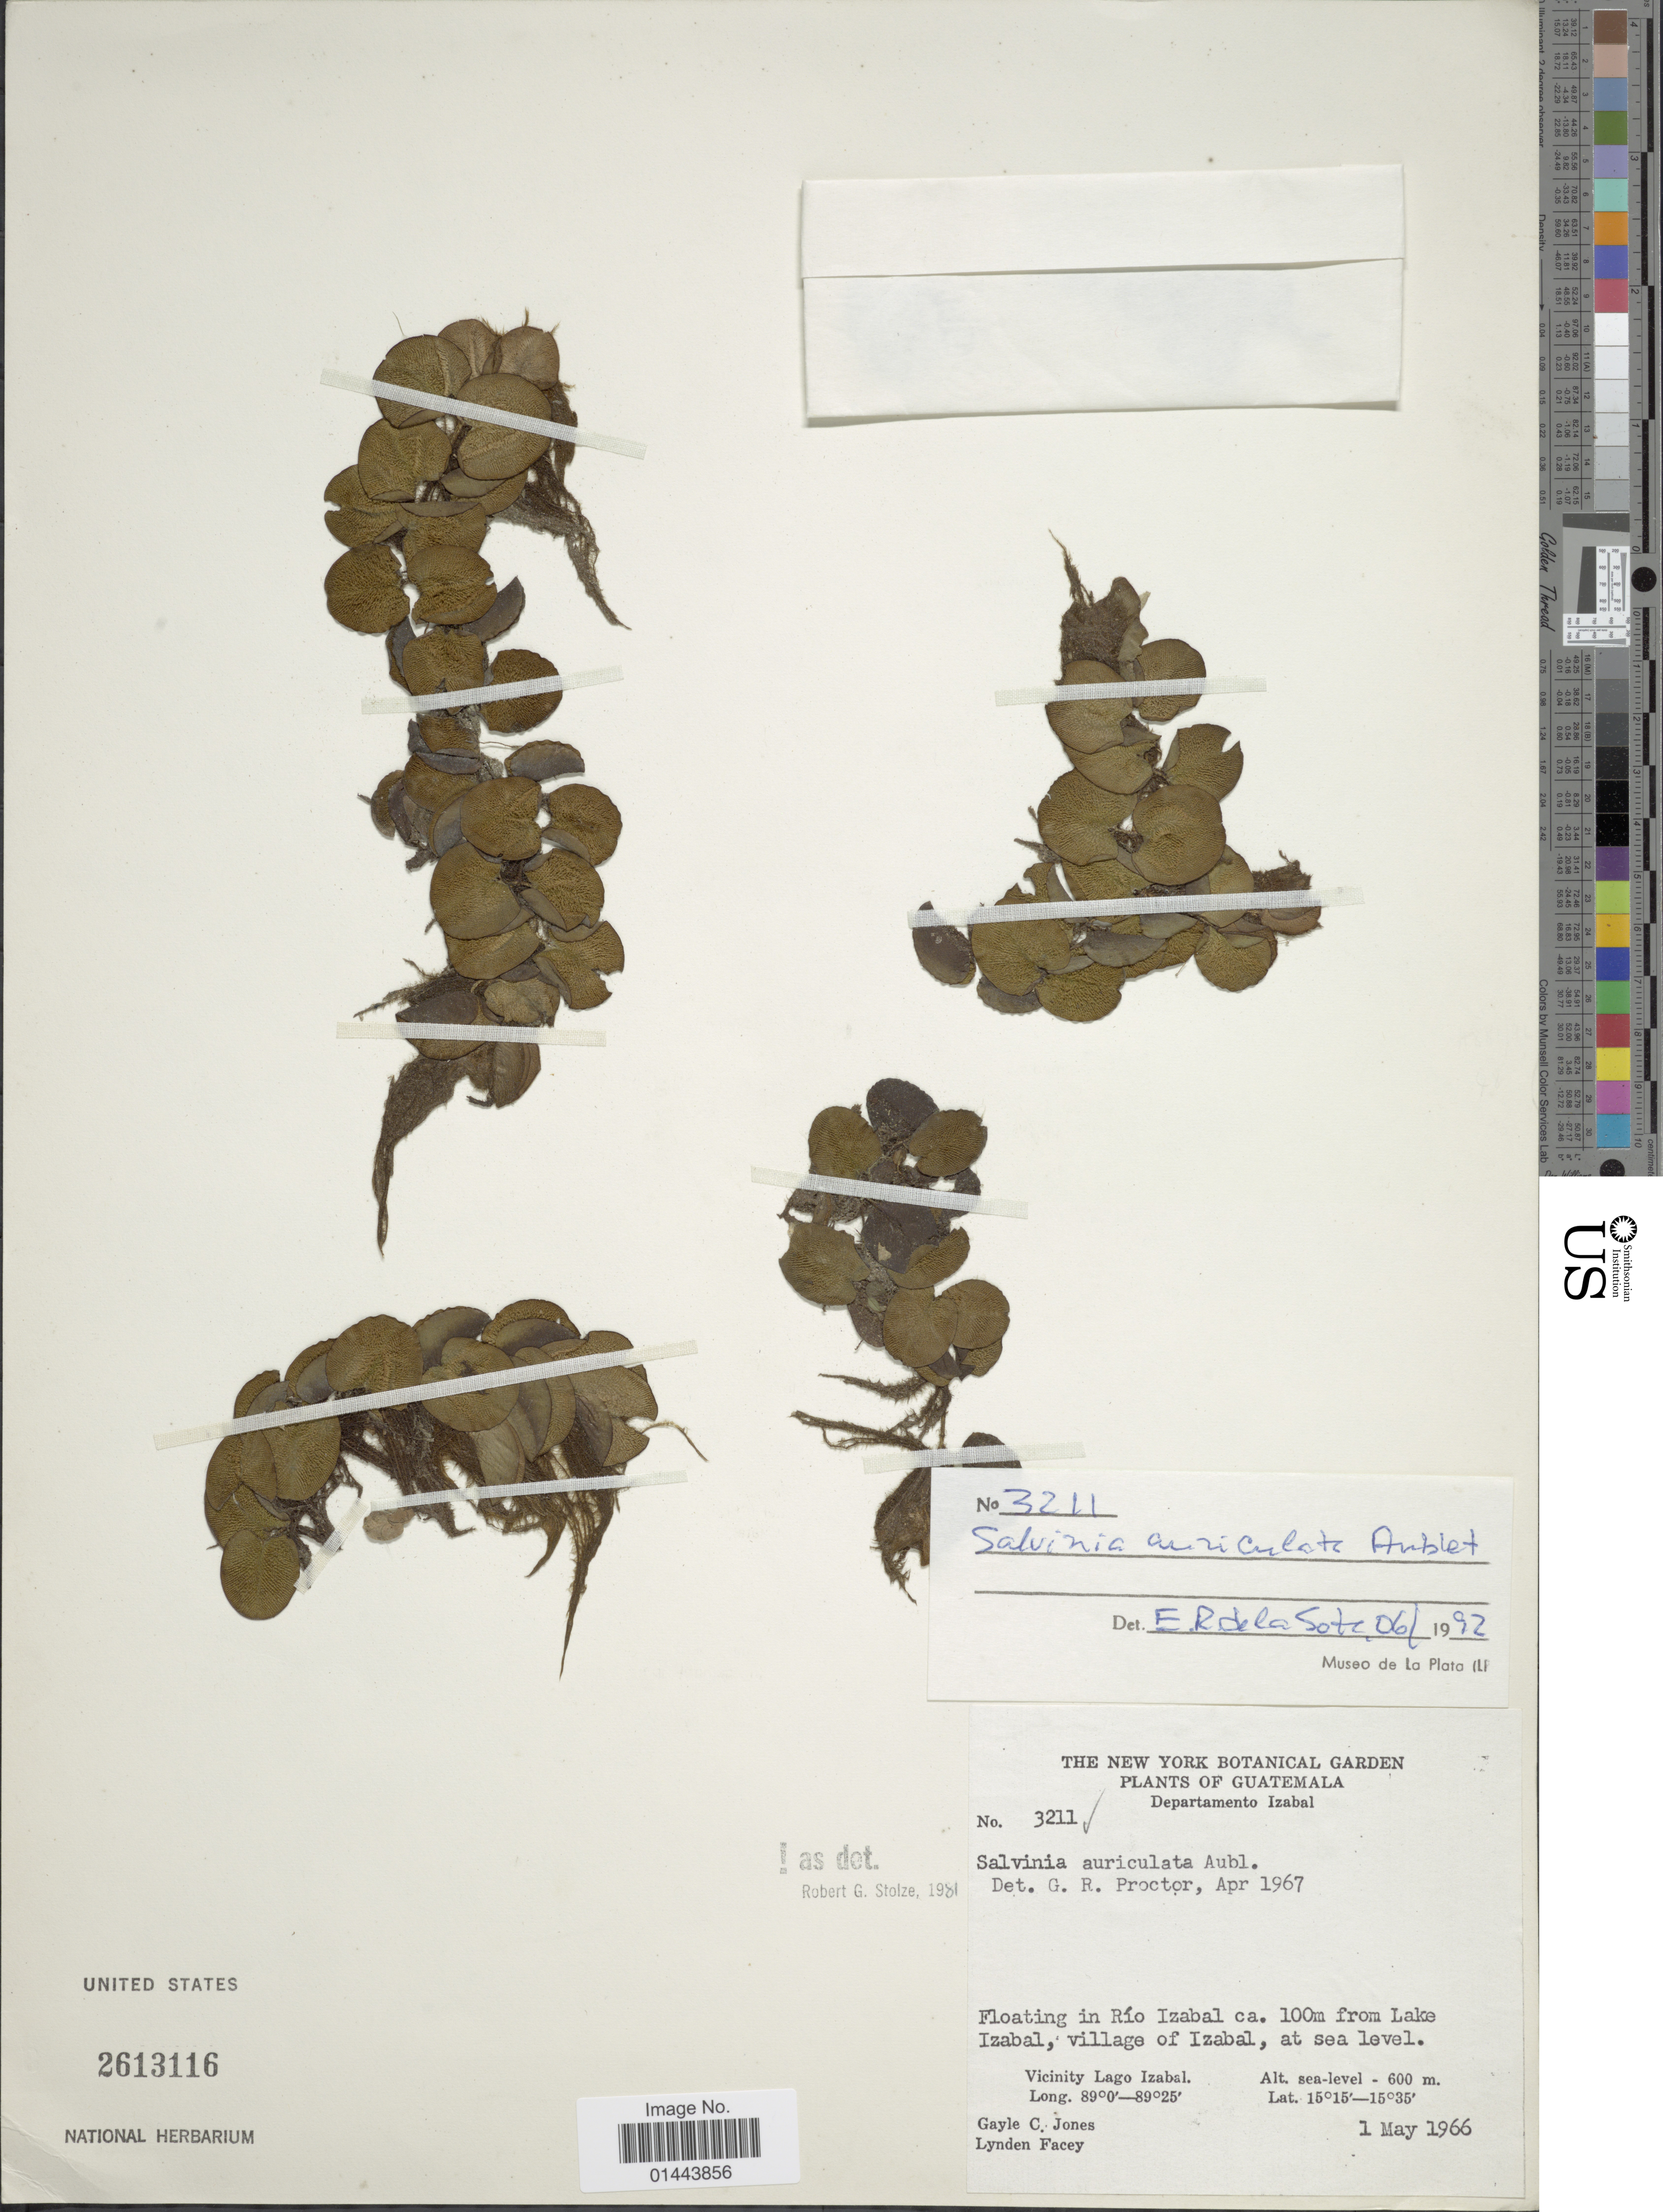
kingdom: Plantae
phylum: Tracheophyta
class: Polypodiopsida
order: Salviniales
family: Salviniaceae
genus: Salvinia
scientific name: Salvinia auriculata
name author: Aubl.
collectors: G. C. Jones & L. Facey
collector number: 3211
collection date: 1966-05-01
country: Guatemala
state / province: Izabal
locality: Floating in Río Izabal ca. 100m from Lake Izabal, village of Izabal, vicinity of Lago Izabal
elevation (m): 600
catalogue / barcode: US 2613116